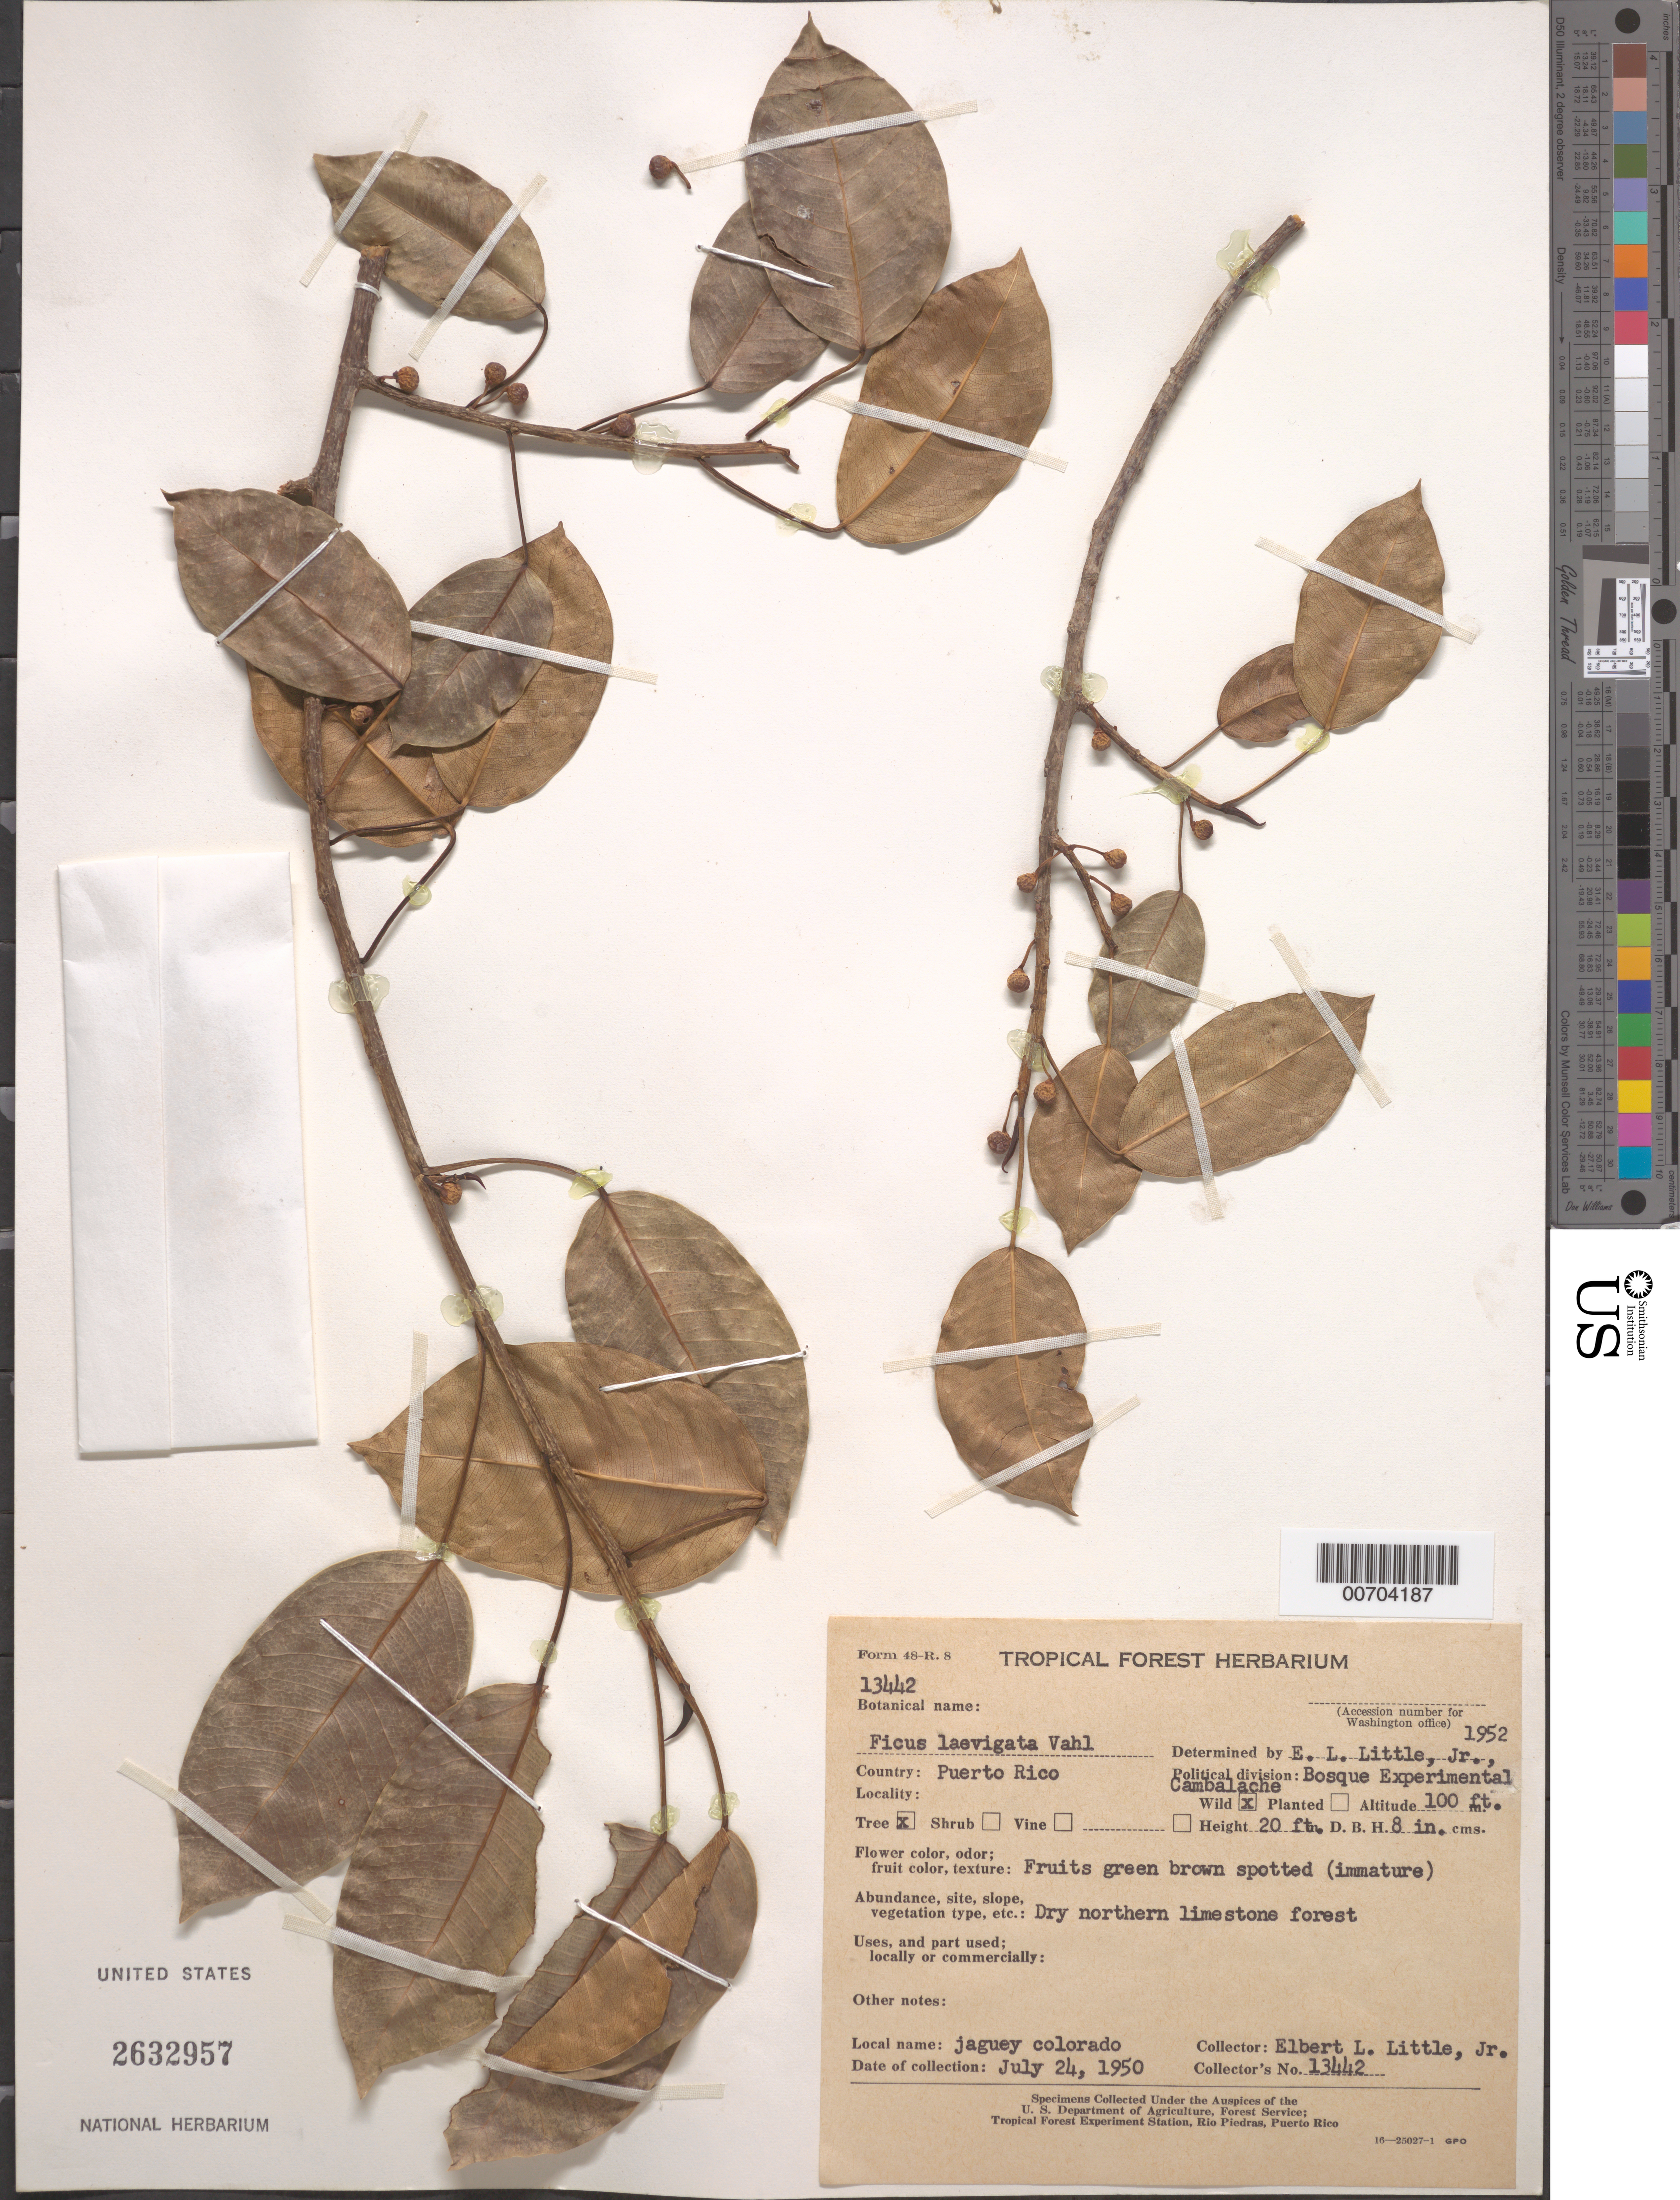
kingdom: Plantae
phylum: Tracheophyta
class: Magnoliopsida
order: Rosales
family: Moraceae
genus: Ficus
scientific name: Ficus laevigata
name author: Vahl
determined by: Little, Elbert L., Jr., (FSSR), United States Department of Agriculture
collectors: E. L. Little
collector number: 13442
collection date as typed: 24 Jul 1950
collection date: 1950-07-24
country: Puerto Rico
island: Greater Antilles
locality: Bosque Experimental Cambalache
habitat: Dry northern limestone forest.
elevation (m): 30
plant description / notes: Common name: jaguey colorado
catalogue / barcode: US 2632957